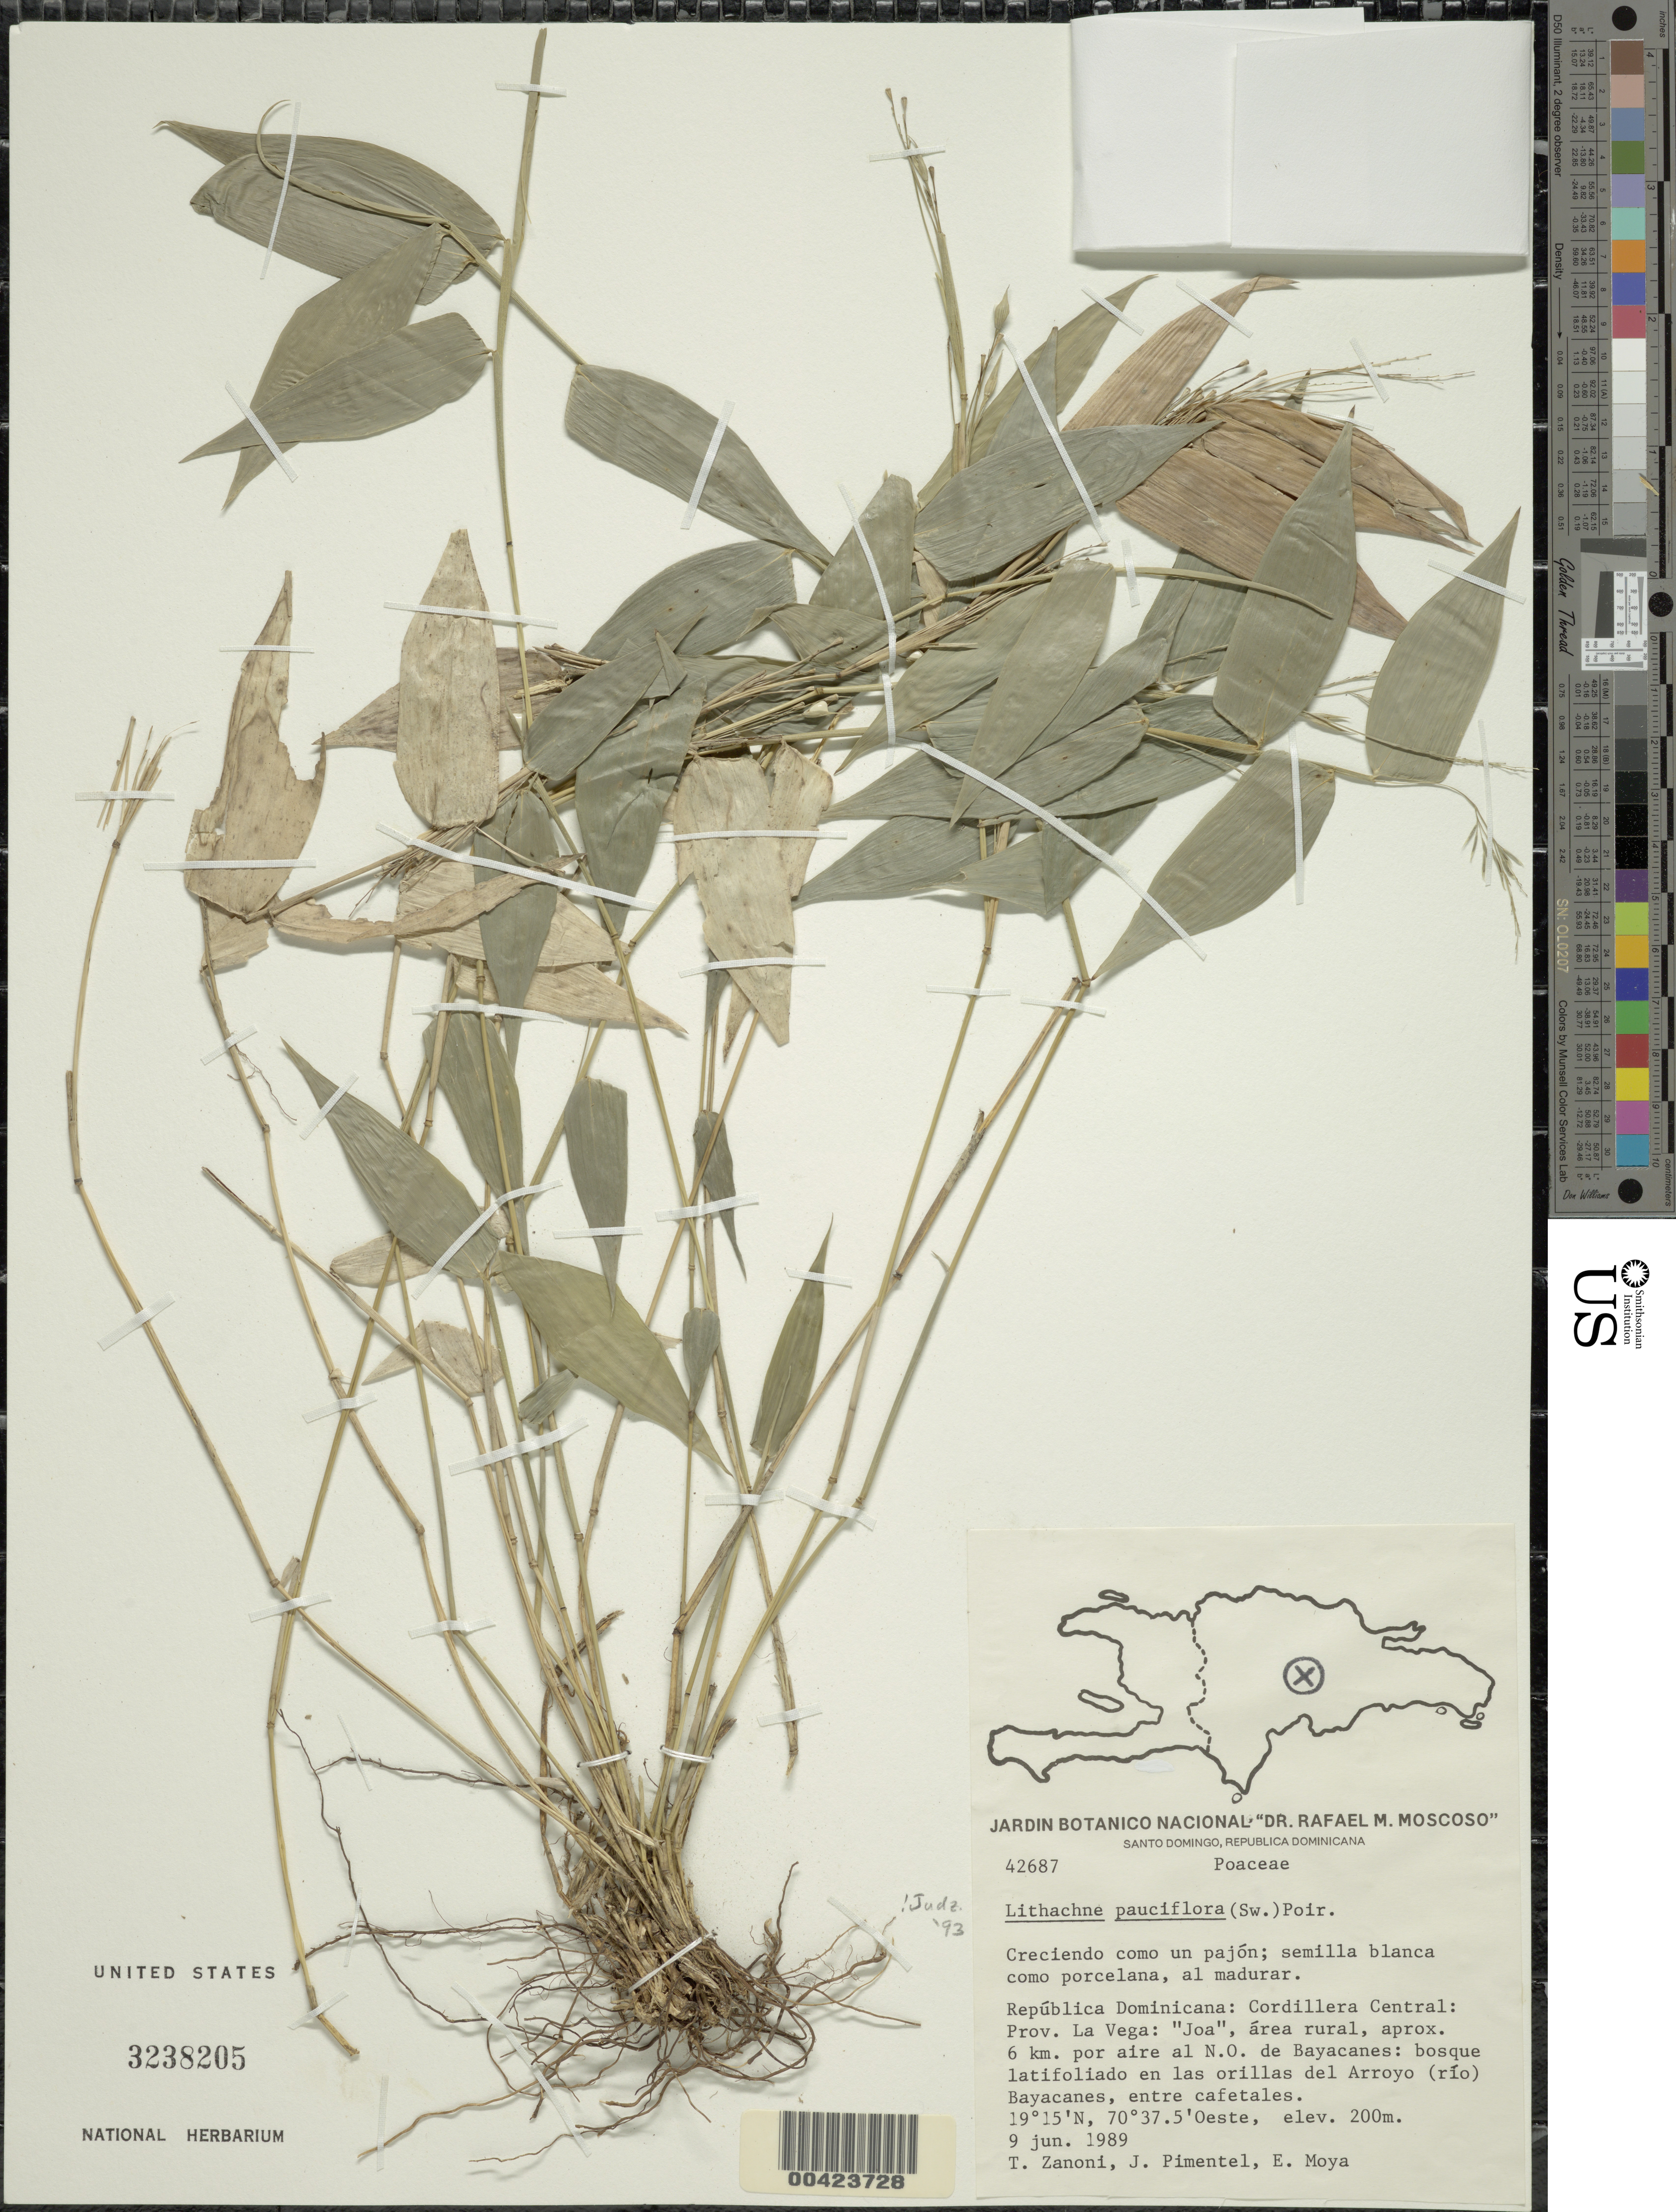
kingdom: Plantae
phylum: Tracheophyta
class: Liliopsida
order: Poales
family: Poaceae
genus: Lithachne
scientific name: Lithachne pauciflora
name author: (Sw.) P. Beauv.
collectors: T. A. Zanoni, J. Pimentel & E. Moya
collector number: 42687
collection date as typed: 09 Jun 1989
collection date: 1989-06-09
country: Dominican Republic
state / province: La Vega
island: Hispaniola Island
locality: Aprox. 6 km por aire al n.o. de bayacanes; arroyo (rio) bayacanes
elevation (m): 200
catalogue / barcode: US 3238205